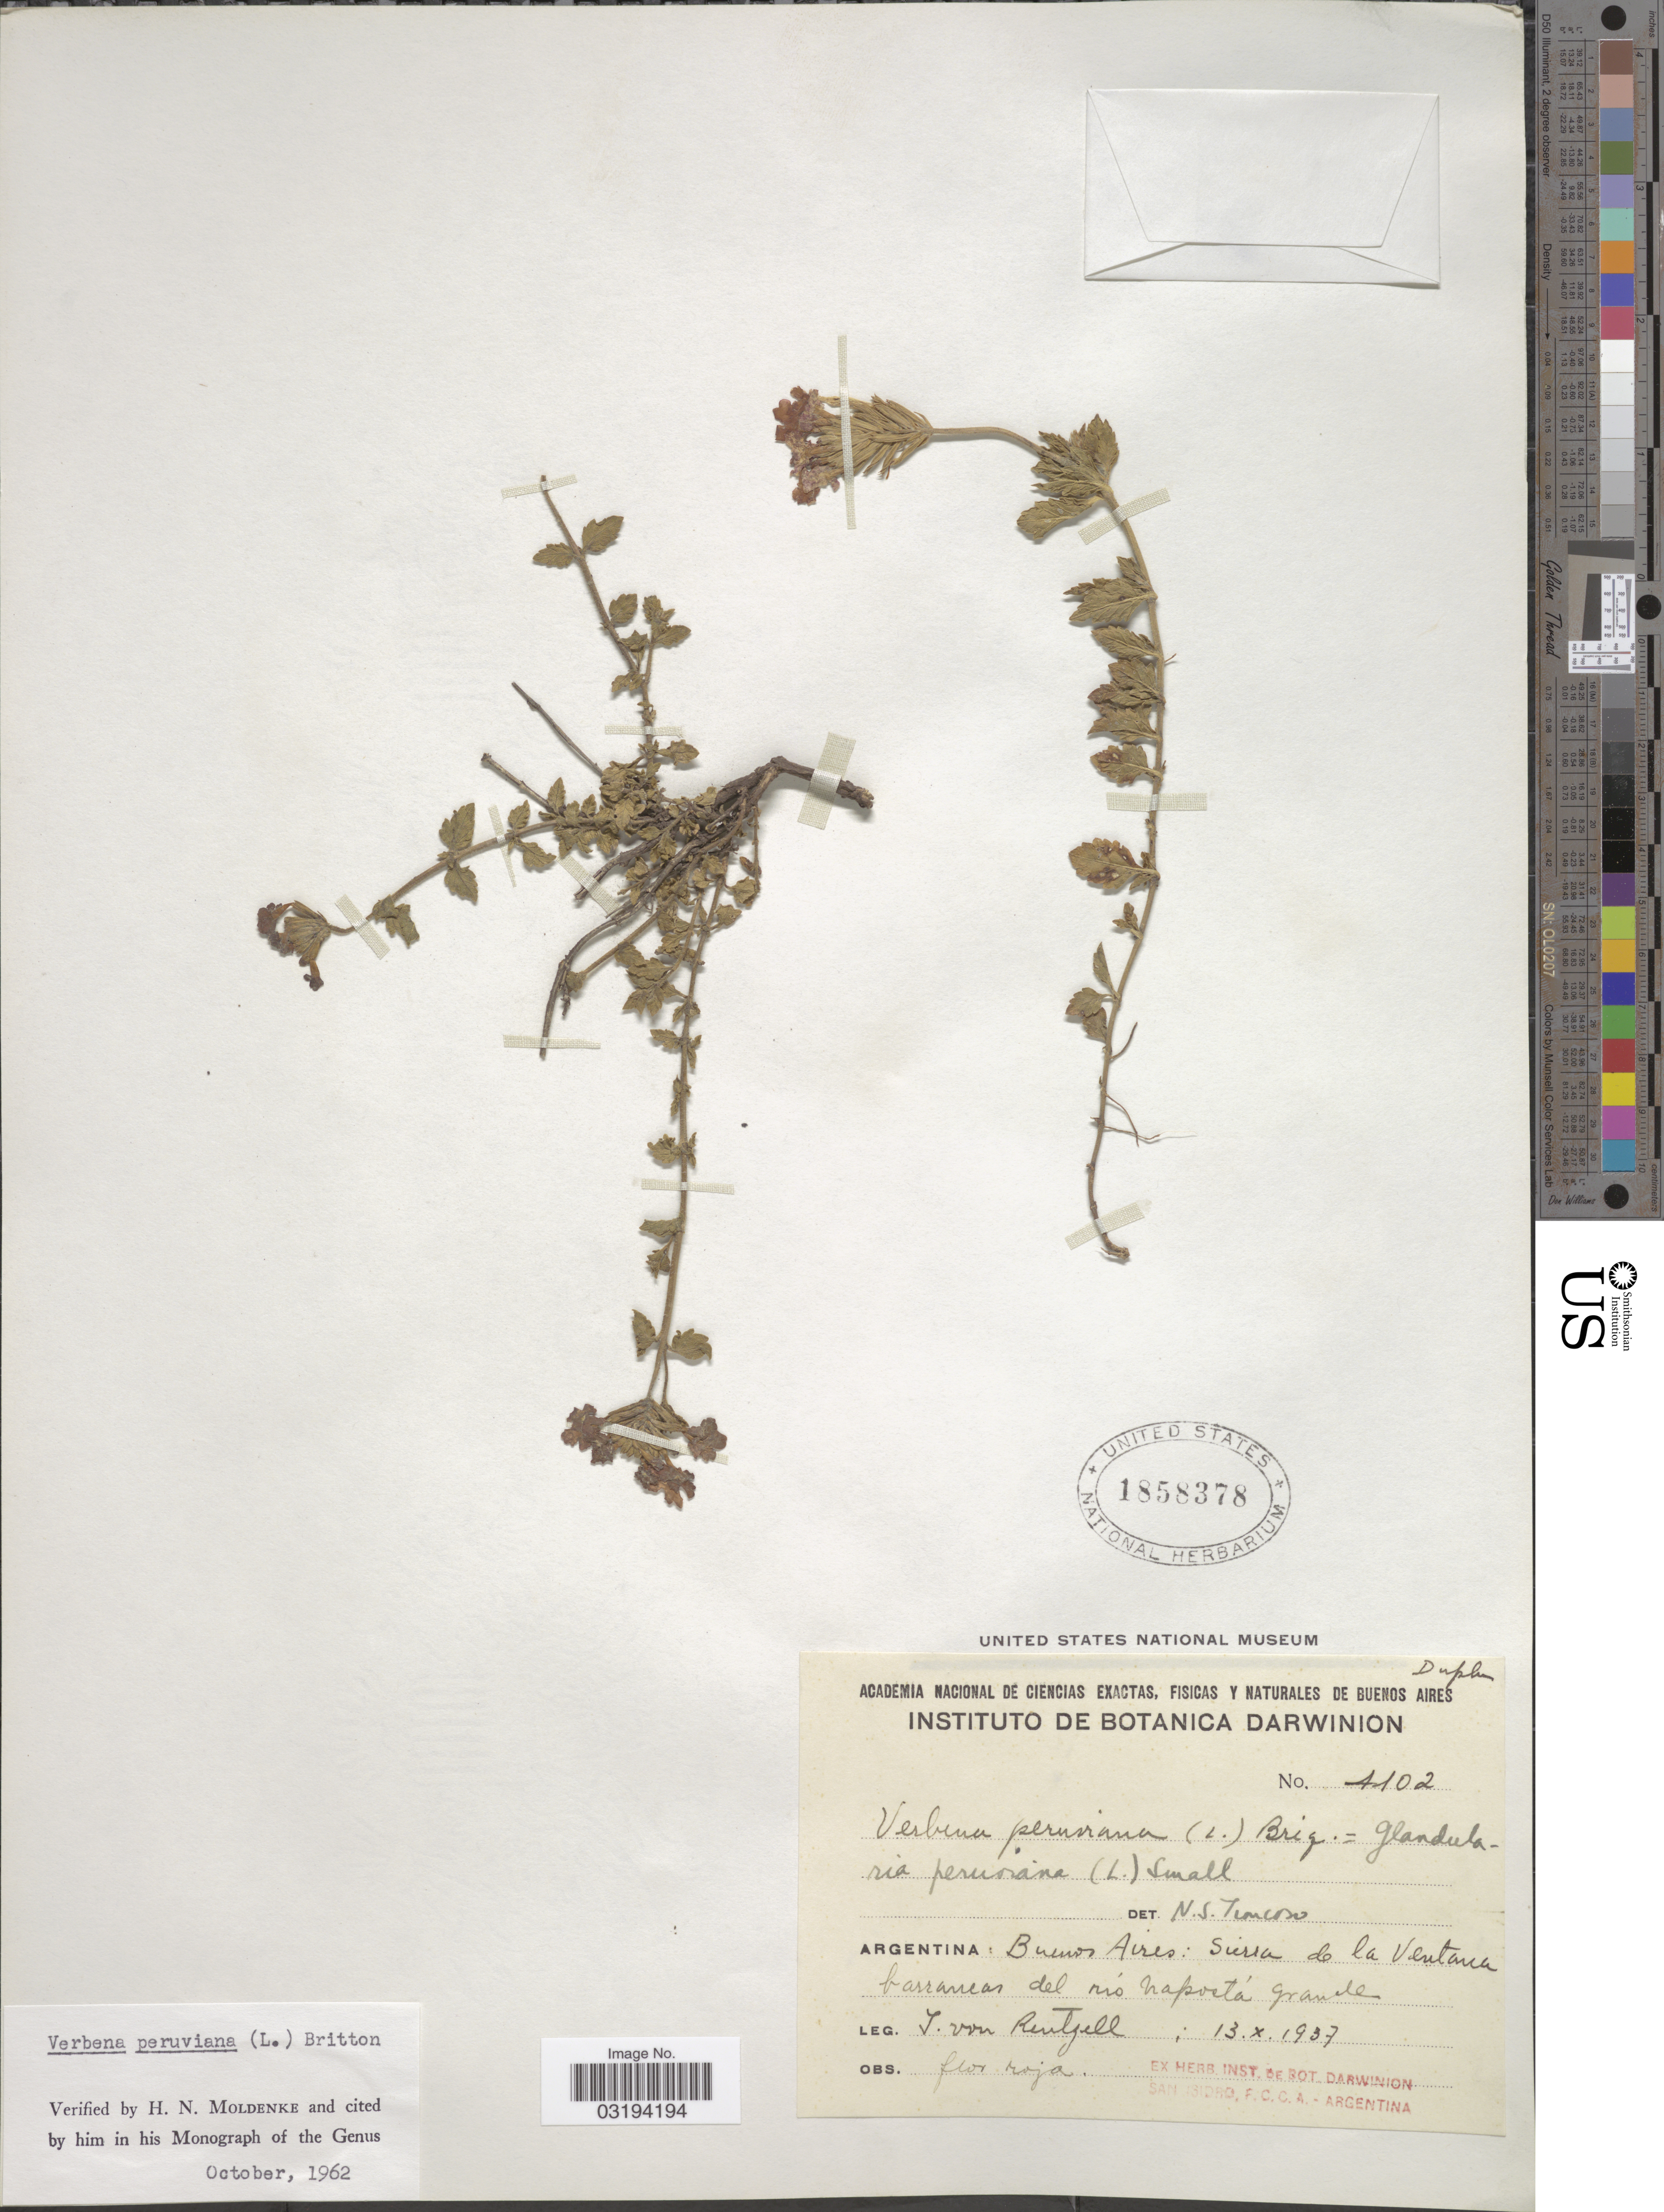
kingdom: Plantae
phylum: Tracheophyta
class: Magnoliopsida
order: Lamiales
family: Verbenaceae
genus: Verbena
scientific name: Verbena peruviana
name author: (L.) Britton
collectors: I. von Rentzell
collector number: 4102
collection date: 1937-10-13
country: Argentina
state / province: Buenos Aires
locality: Sierra de la Ventana barrancas del río Napostá Grande.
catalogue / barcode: US 1858378